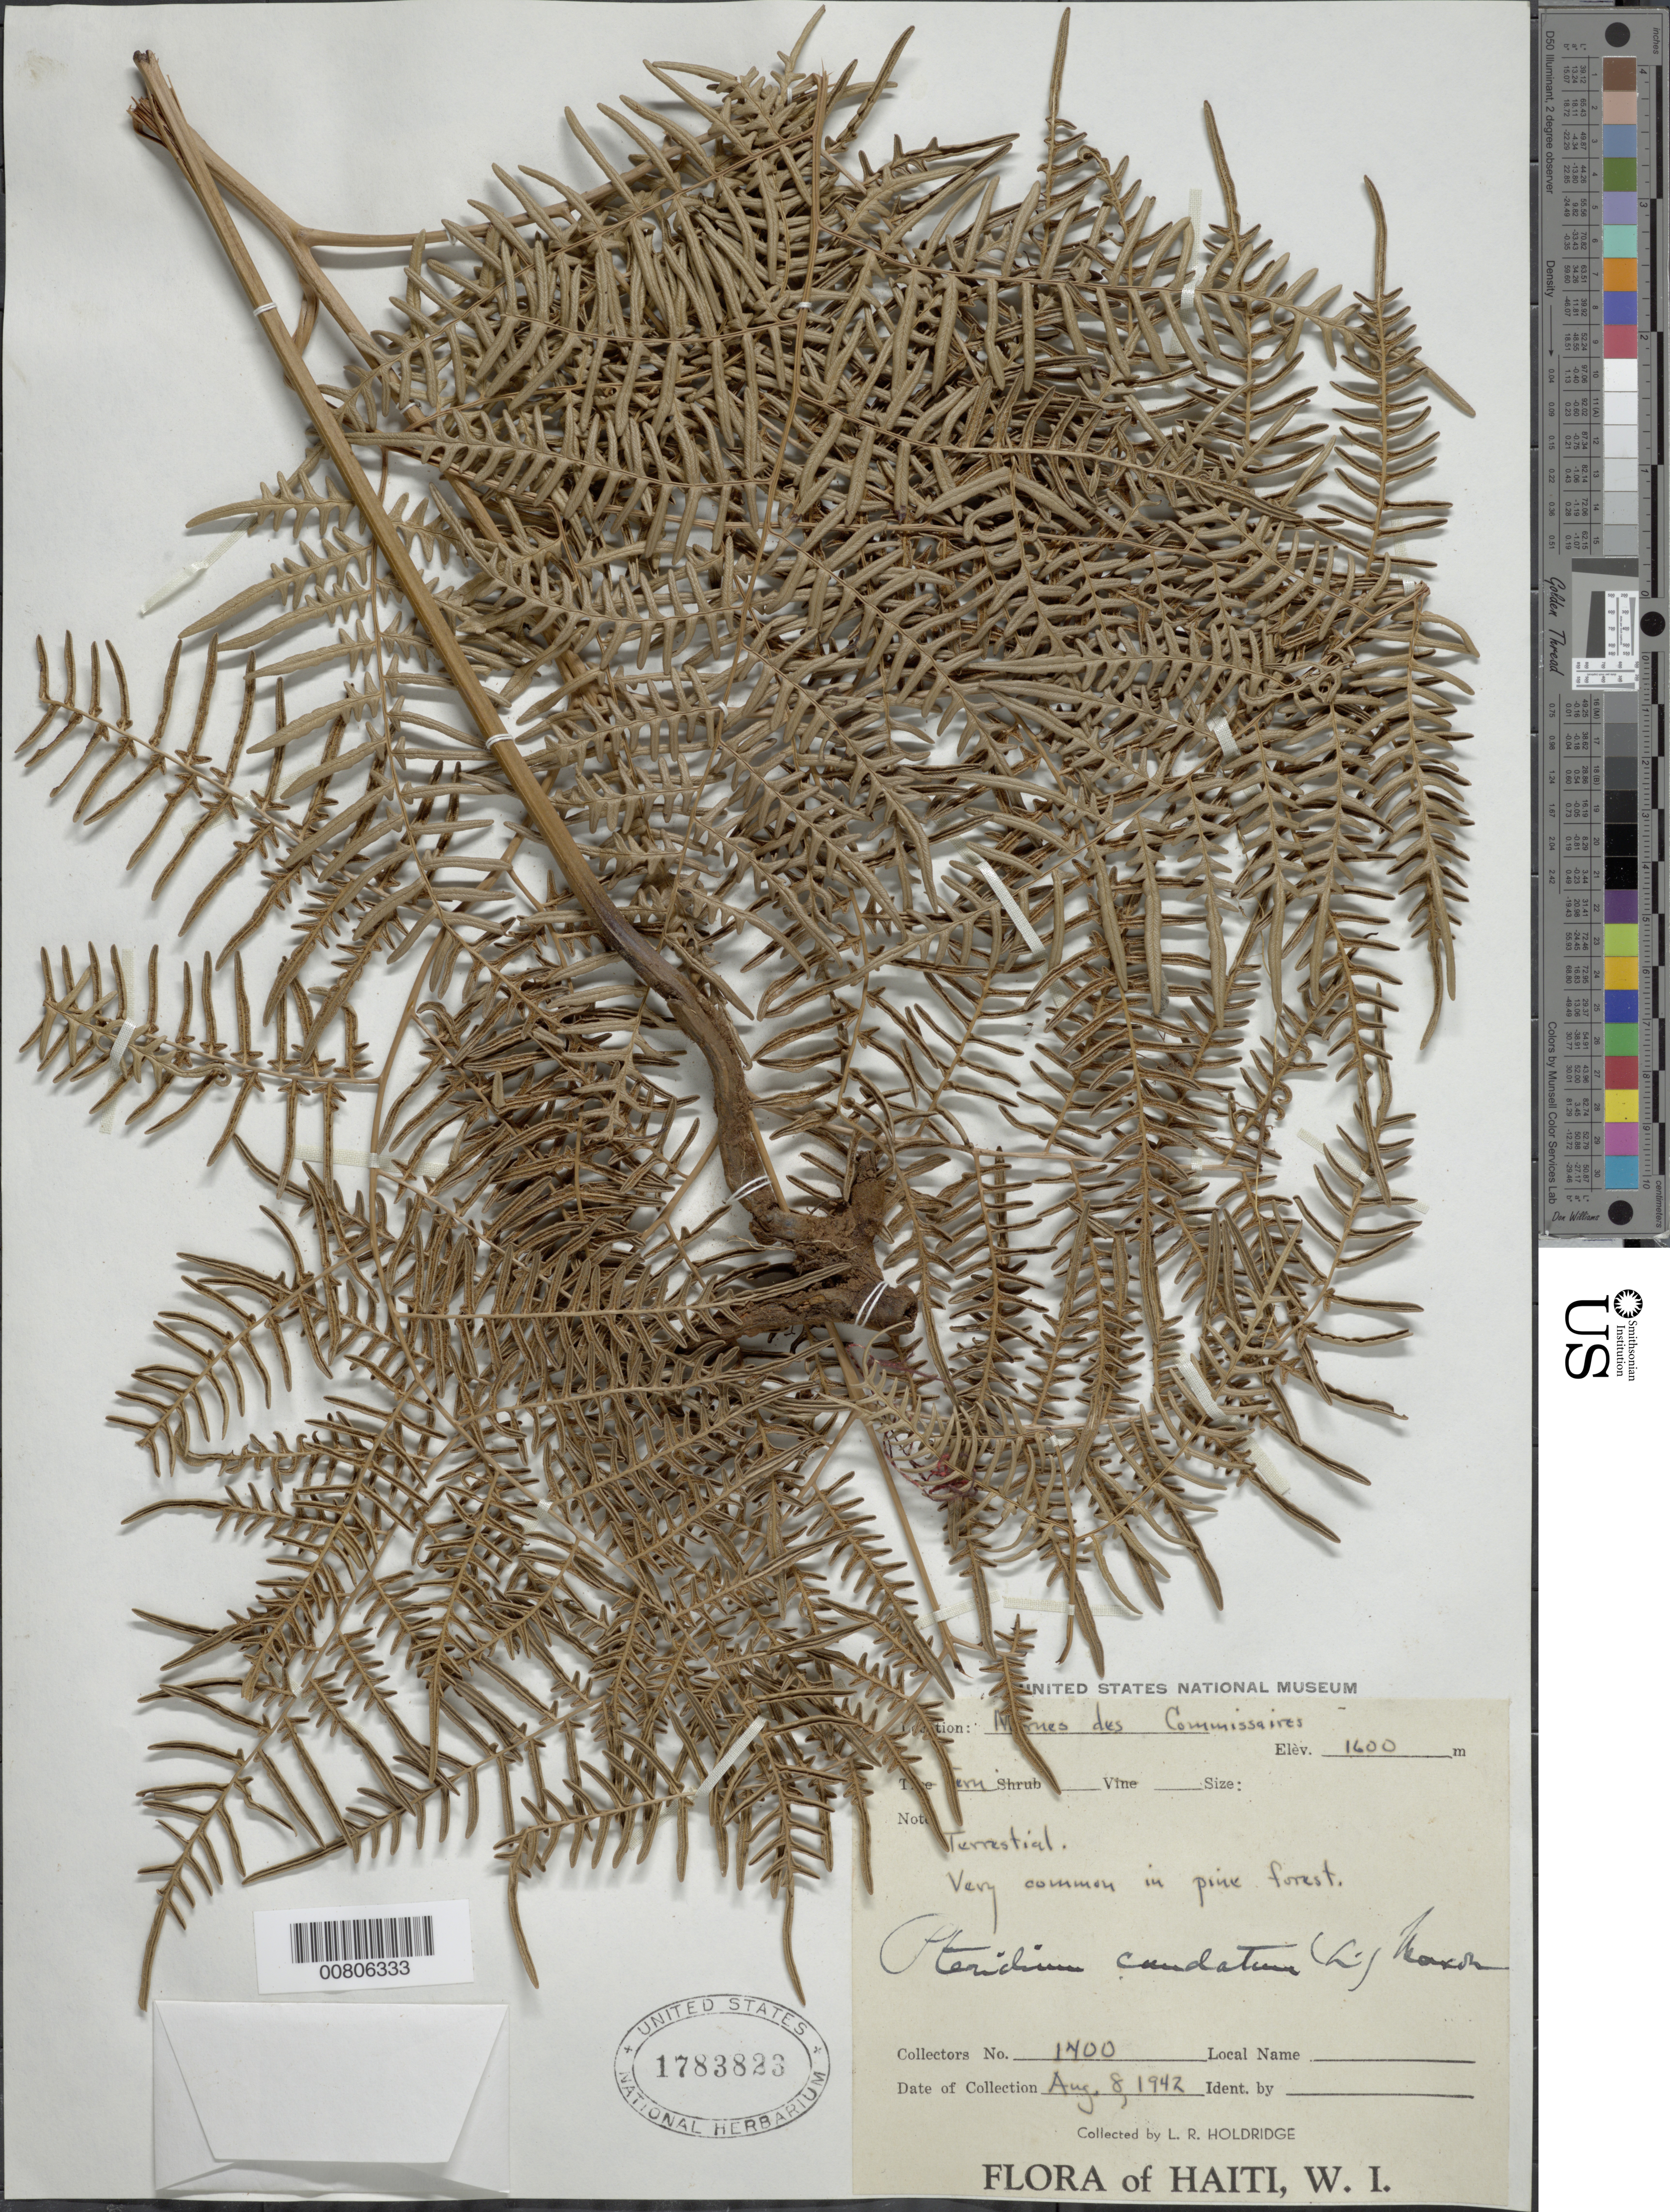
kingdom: Plantae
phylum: Tracheophyta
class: Polypodiopsida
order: Polypodiales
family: Dennstaedtiaceae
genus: Pteridium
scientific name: Pteridium caudatum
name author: (L.) Maxon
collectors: L. Holdridge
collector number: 1400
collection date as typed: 08 Aug 1942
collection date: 1942-08-08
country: Haiti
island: Hispaniola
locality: Mornes des Commissaires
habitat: Pine forest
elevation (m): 1600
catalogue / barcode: US 1783823